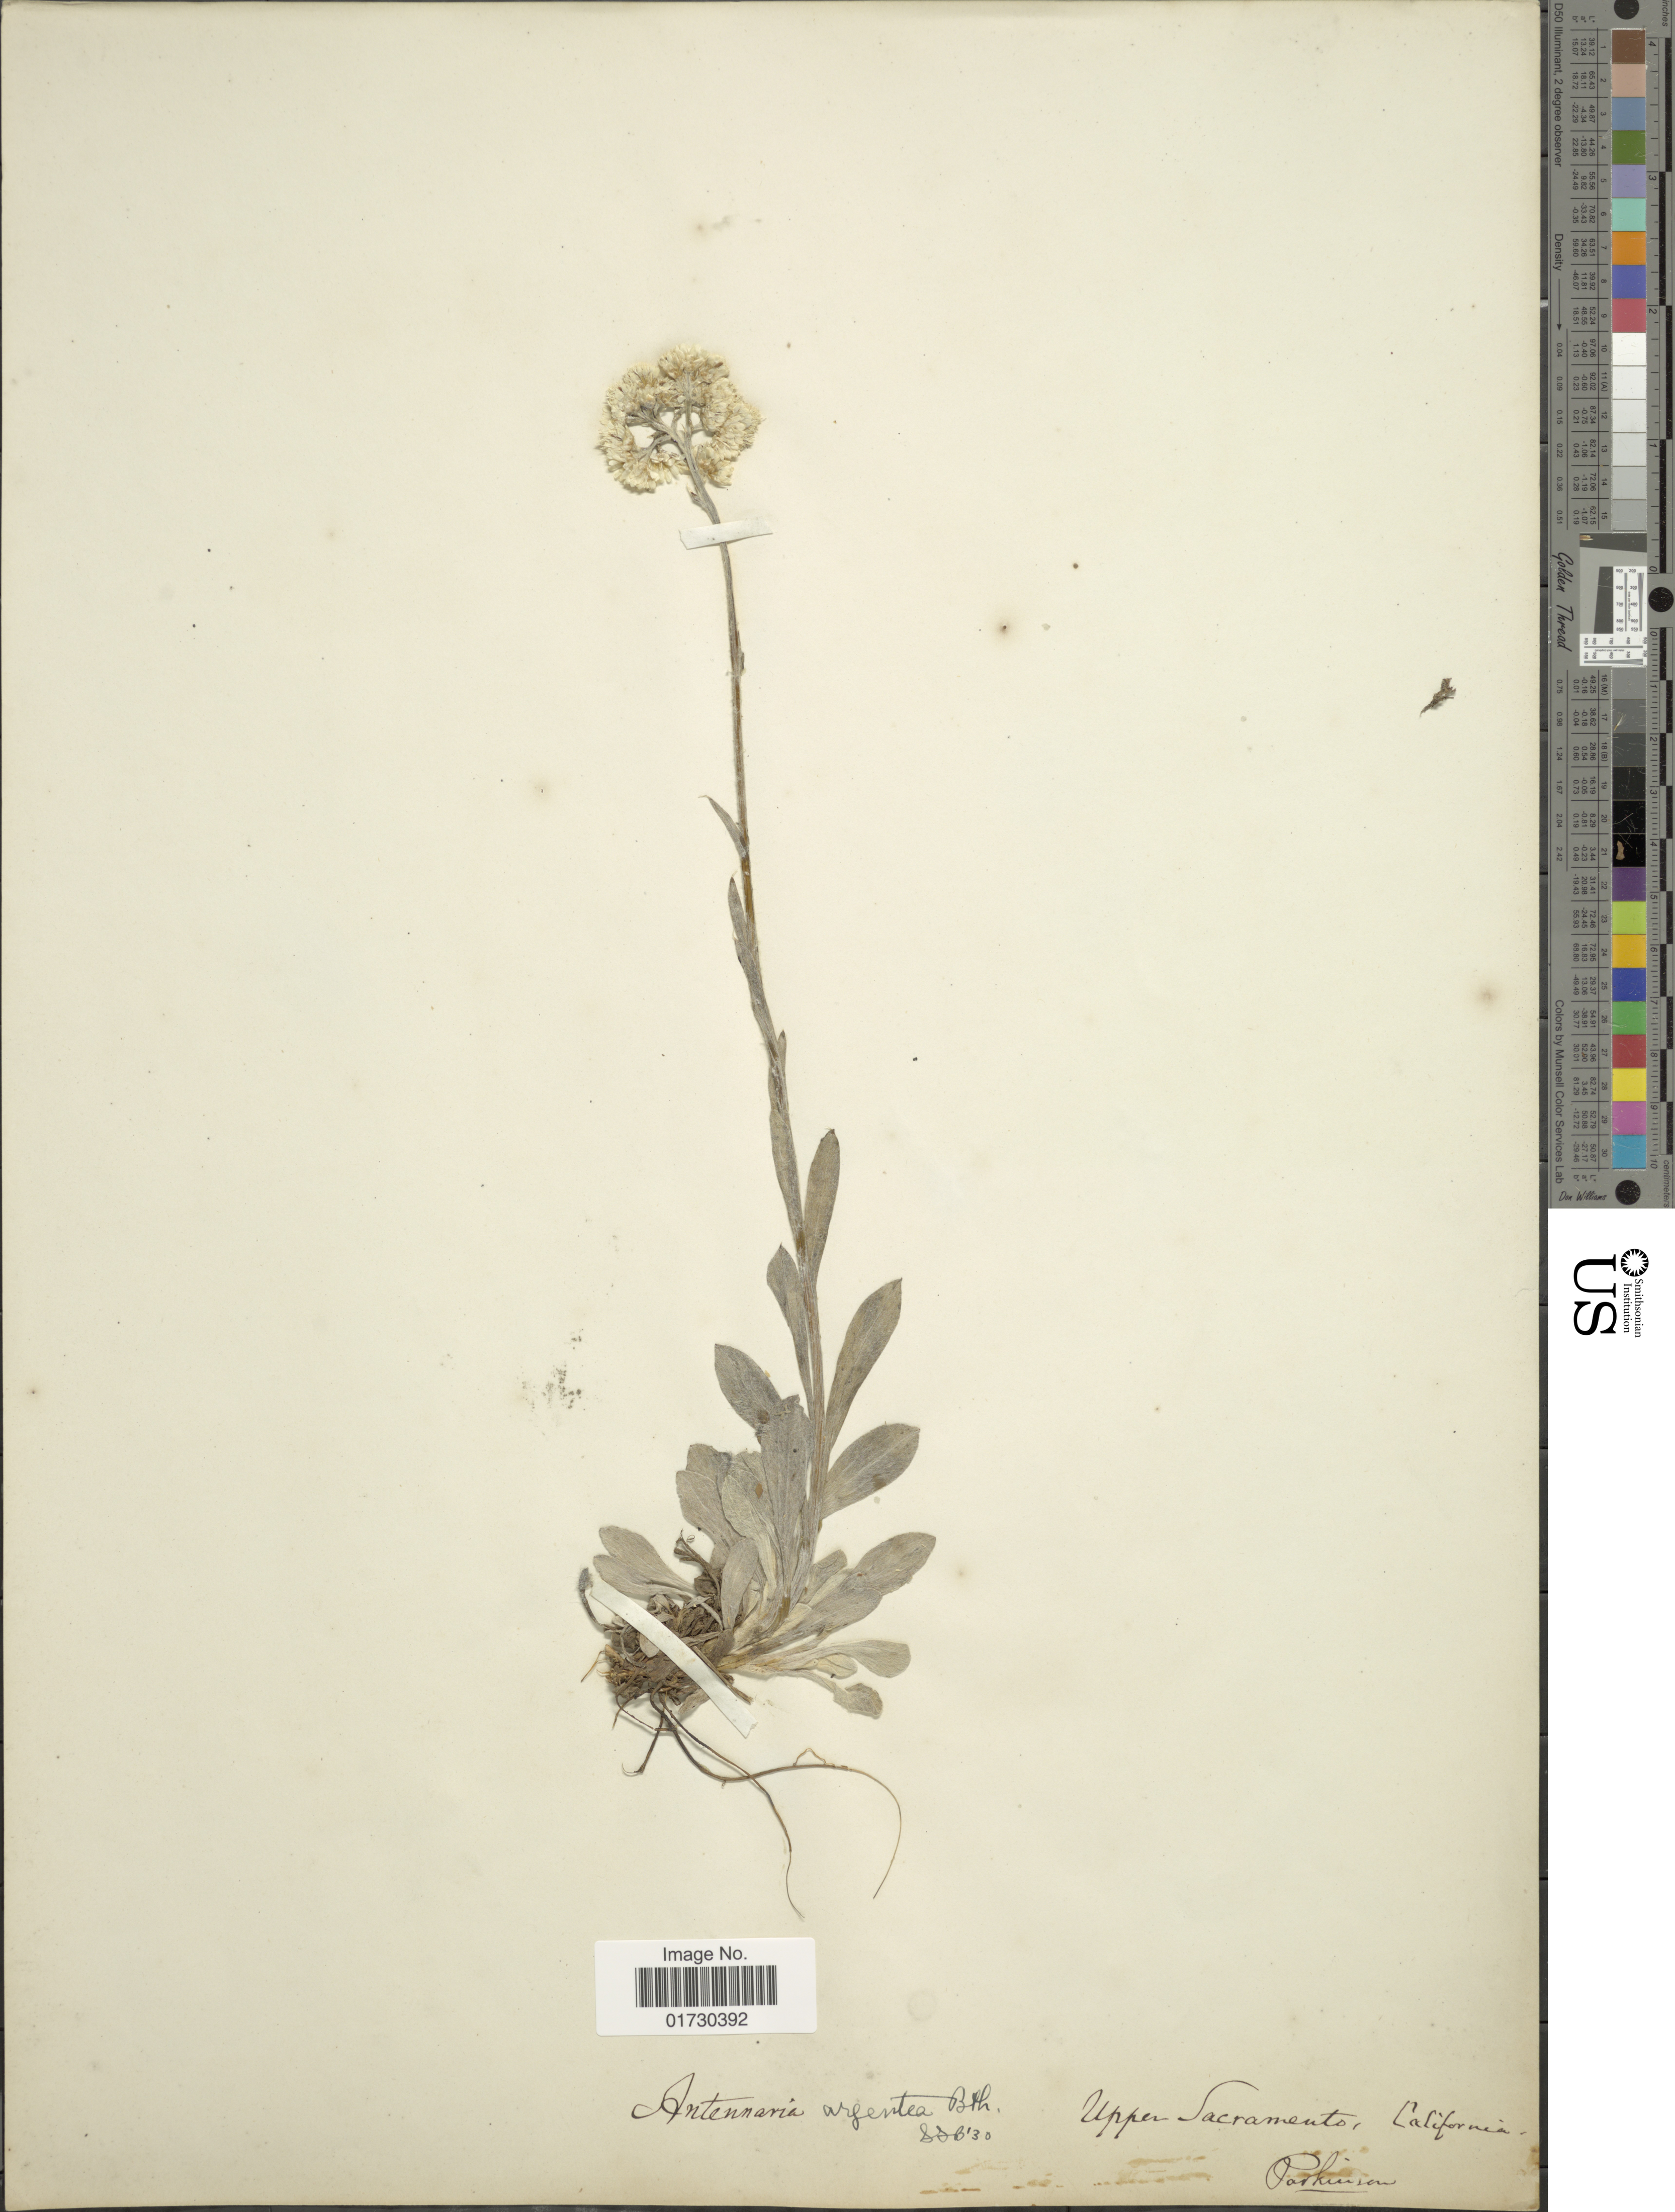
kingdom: Plantae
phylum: Tracheophyta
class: Magnoliopsida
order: Asterales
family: Asteraceae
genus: Antennaria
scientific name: Antennaria argentea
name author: Benth.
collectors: Parkinson, --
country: United States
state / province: California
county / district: Sacramento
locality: Upper Sacramento